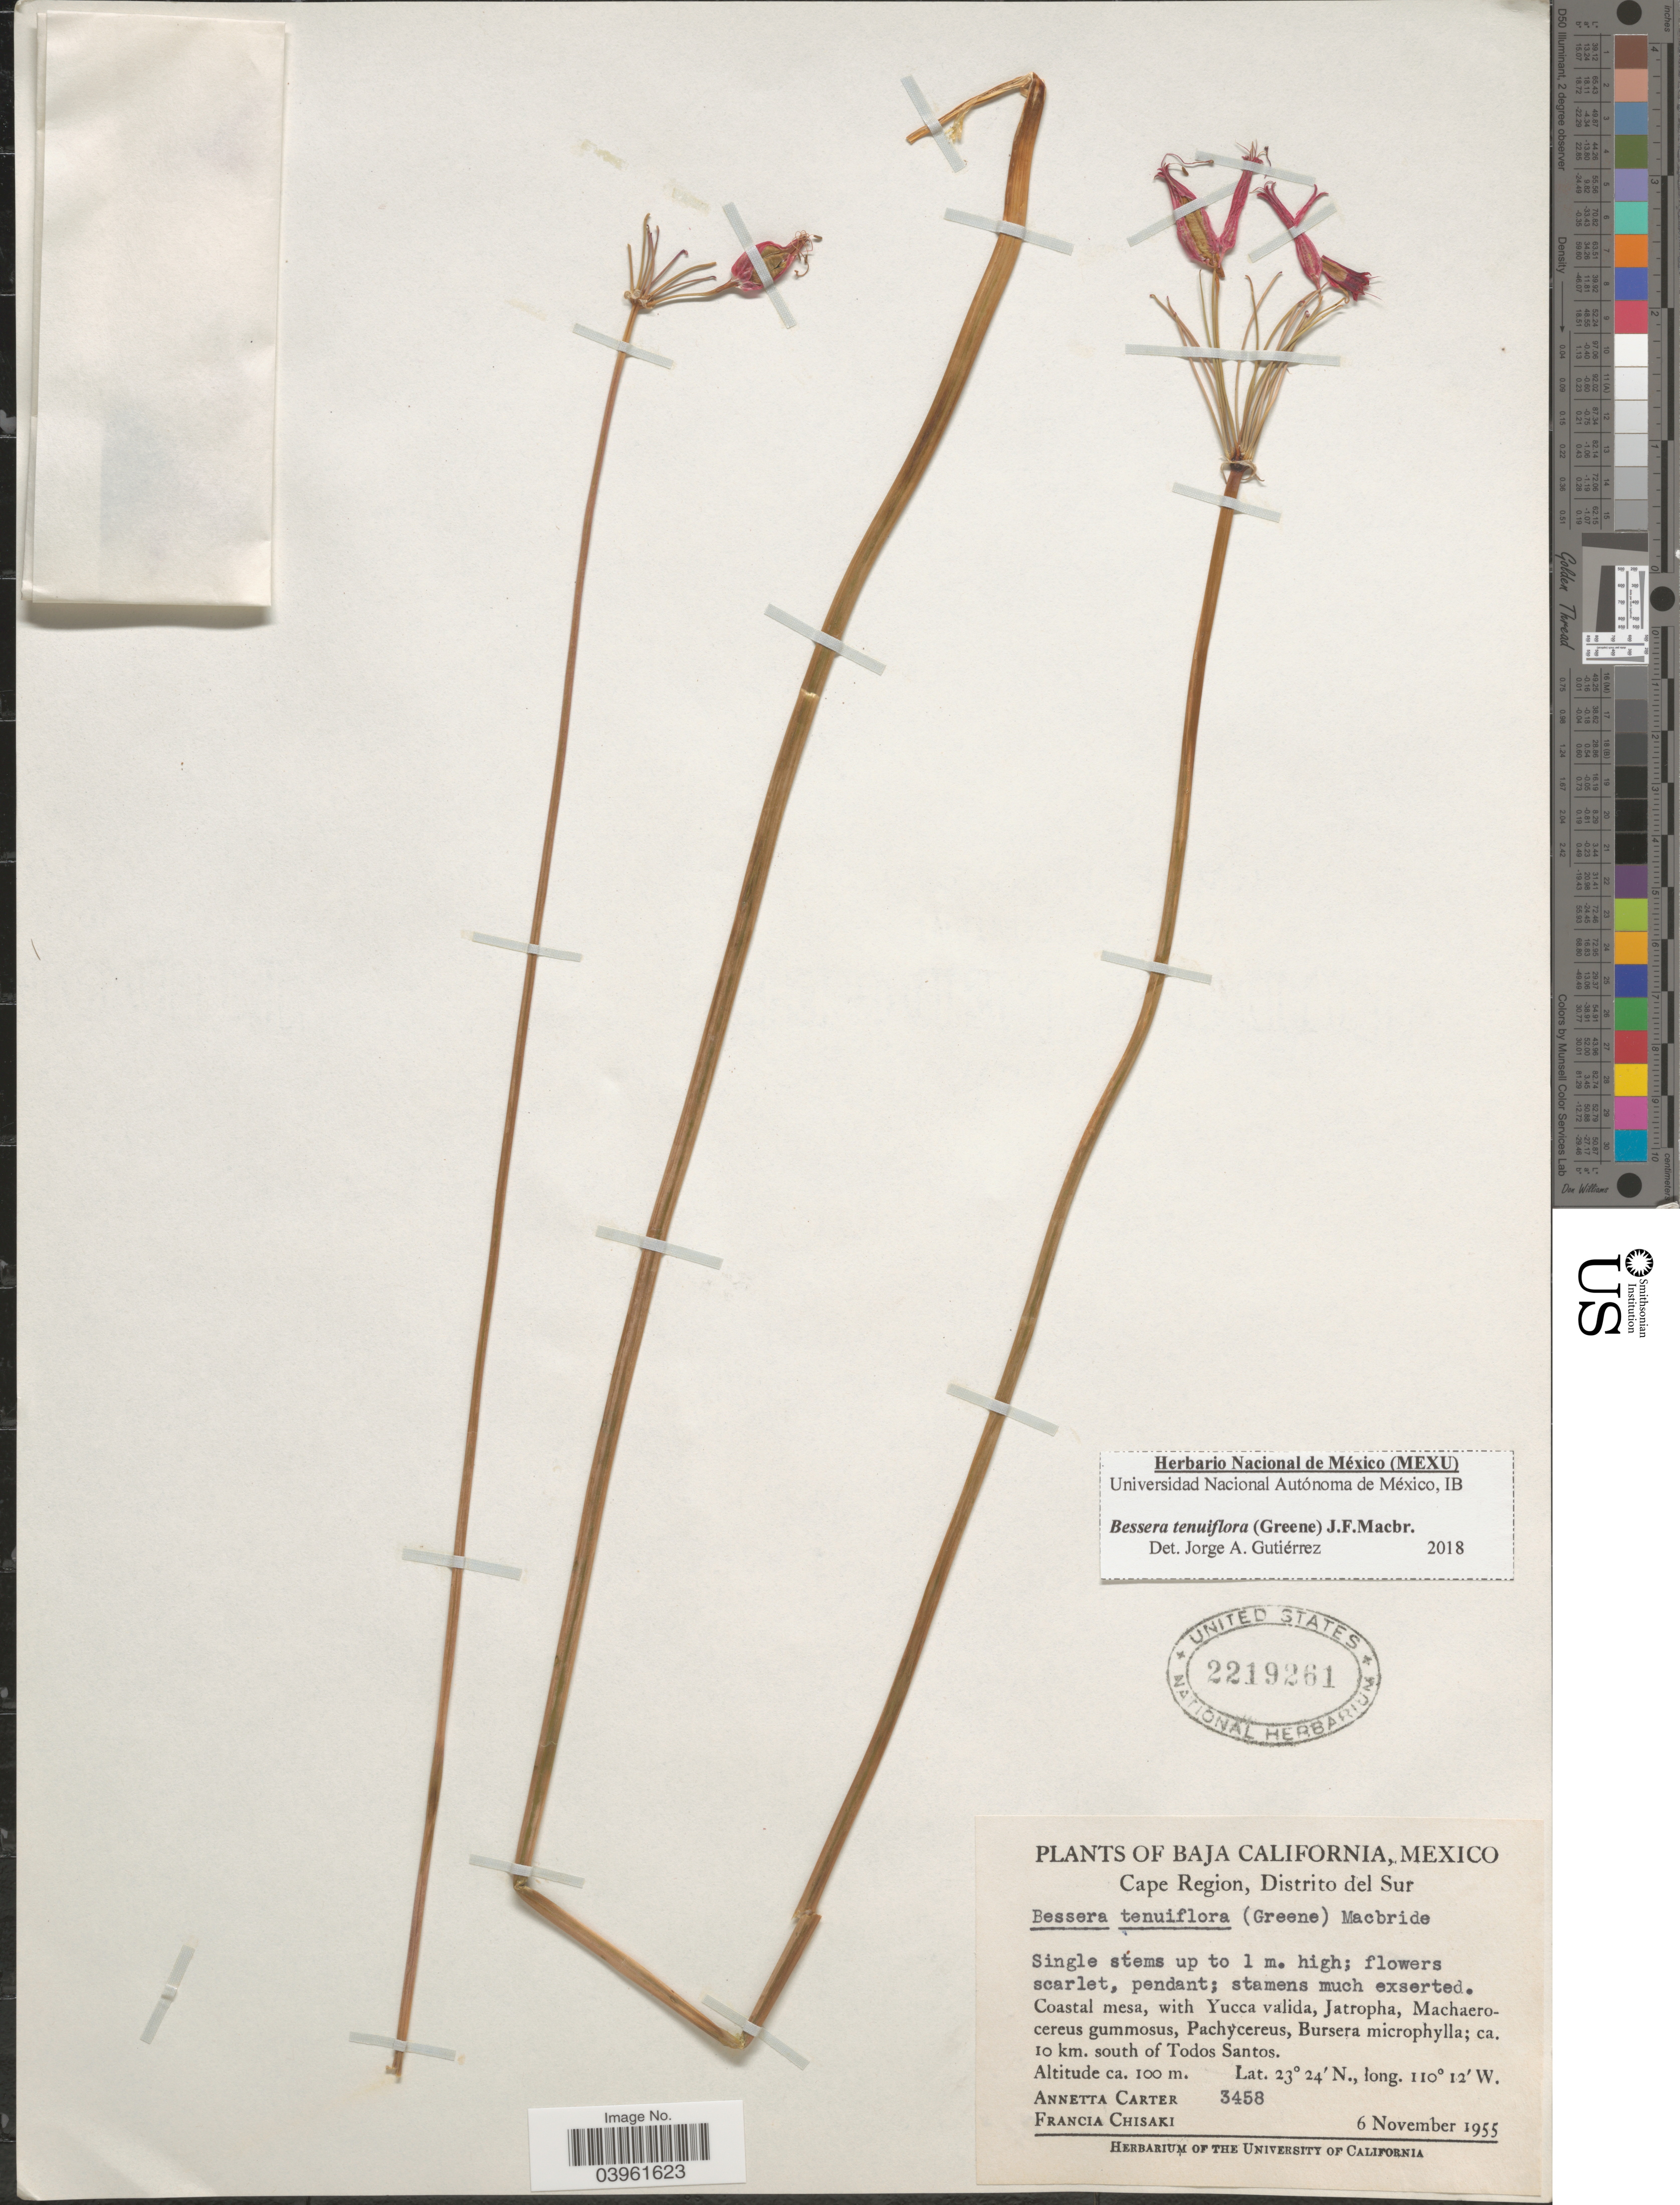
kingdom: Plantae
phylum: Tracheophyta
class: Liliopsida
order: Asparagales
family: Asparagaceae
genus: Bessera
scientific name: Bessera tenuiflora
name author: (Greene) J.F. Macbr.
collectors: A. Carter & F. Chisaki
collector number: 3458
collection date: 1955-11-06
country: Mexico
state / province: Baja California Sur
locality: Baja California, Cape Region, Distrito del Sur. Ca. 10 km. south of Todos Santos.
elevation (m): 100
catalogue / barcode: US 2219261